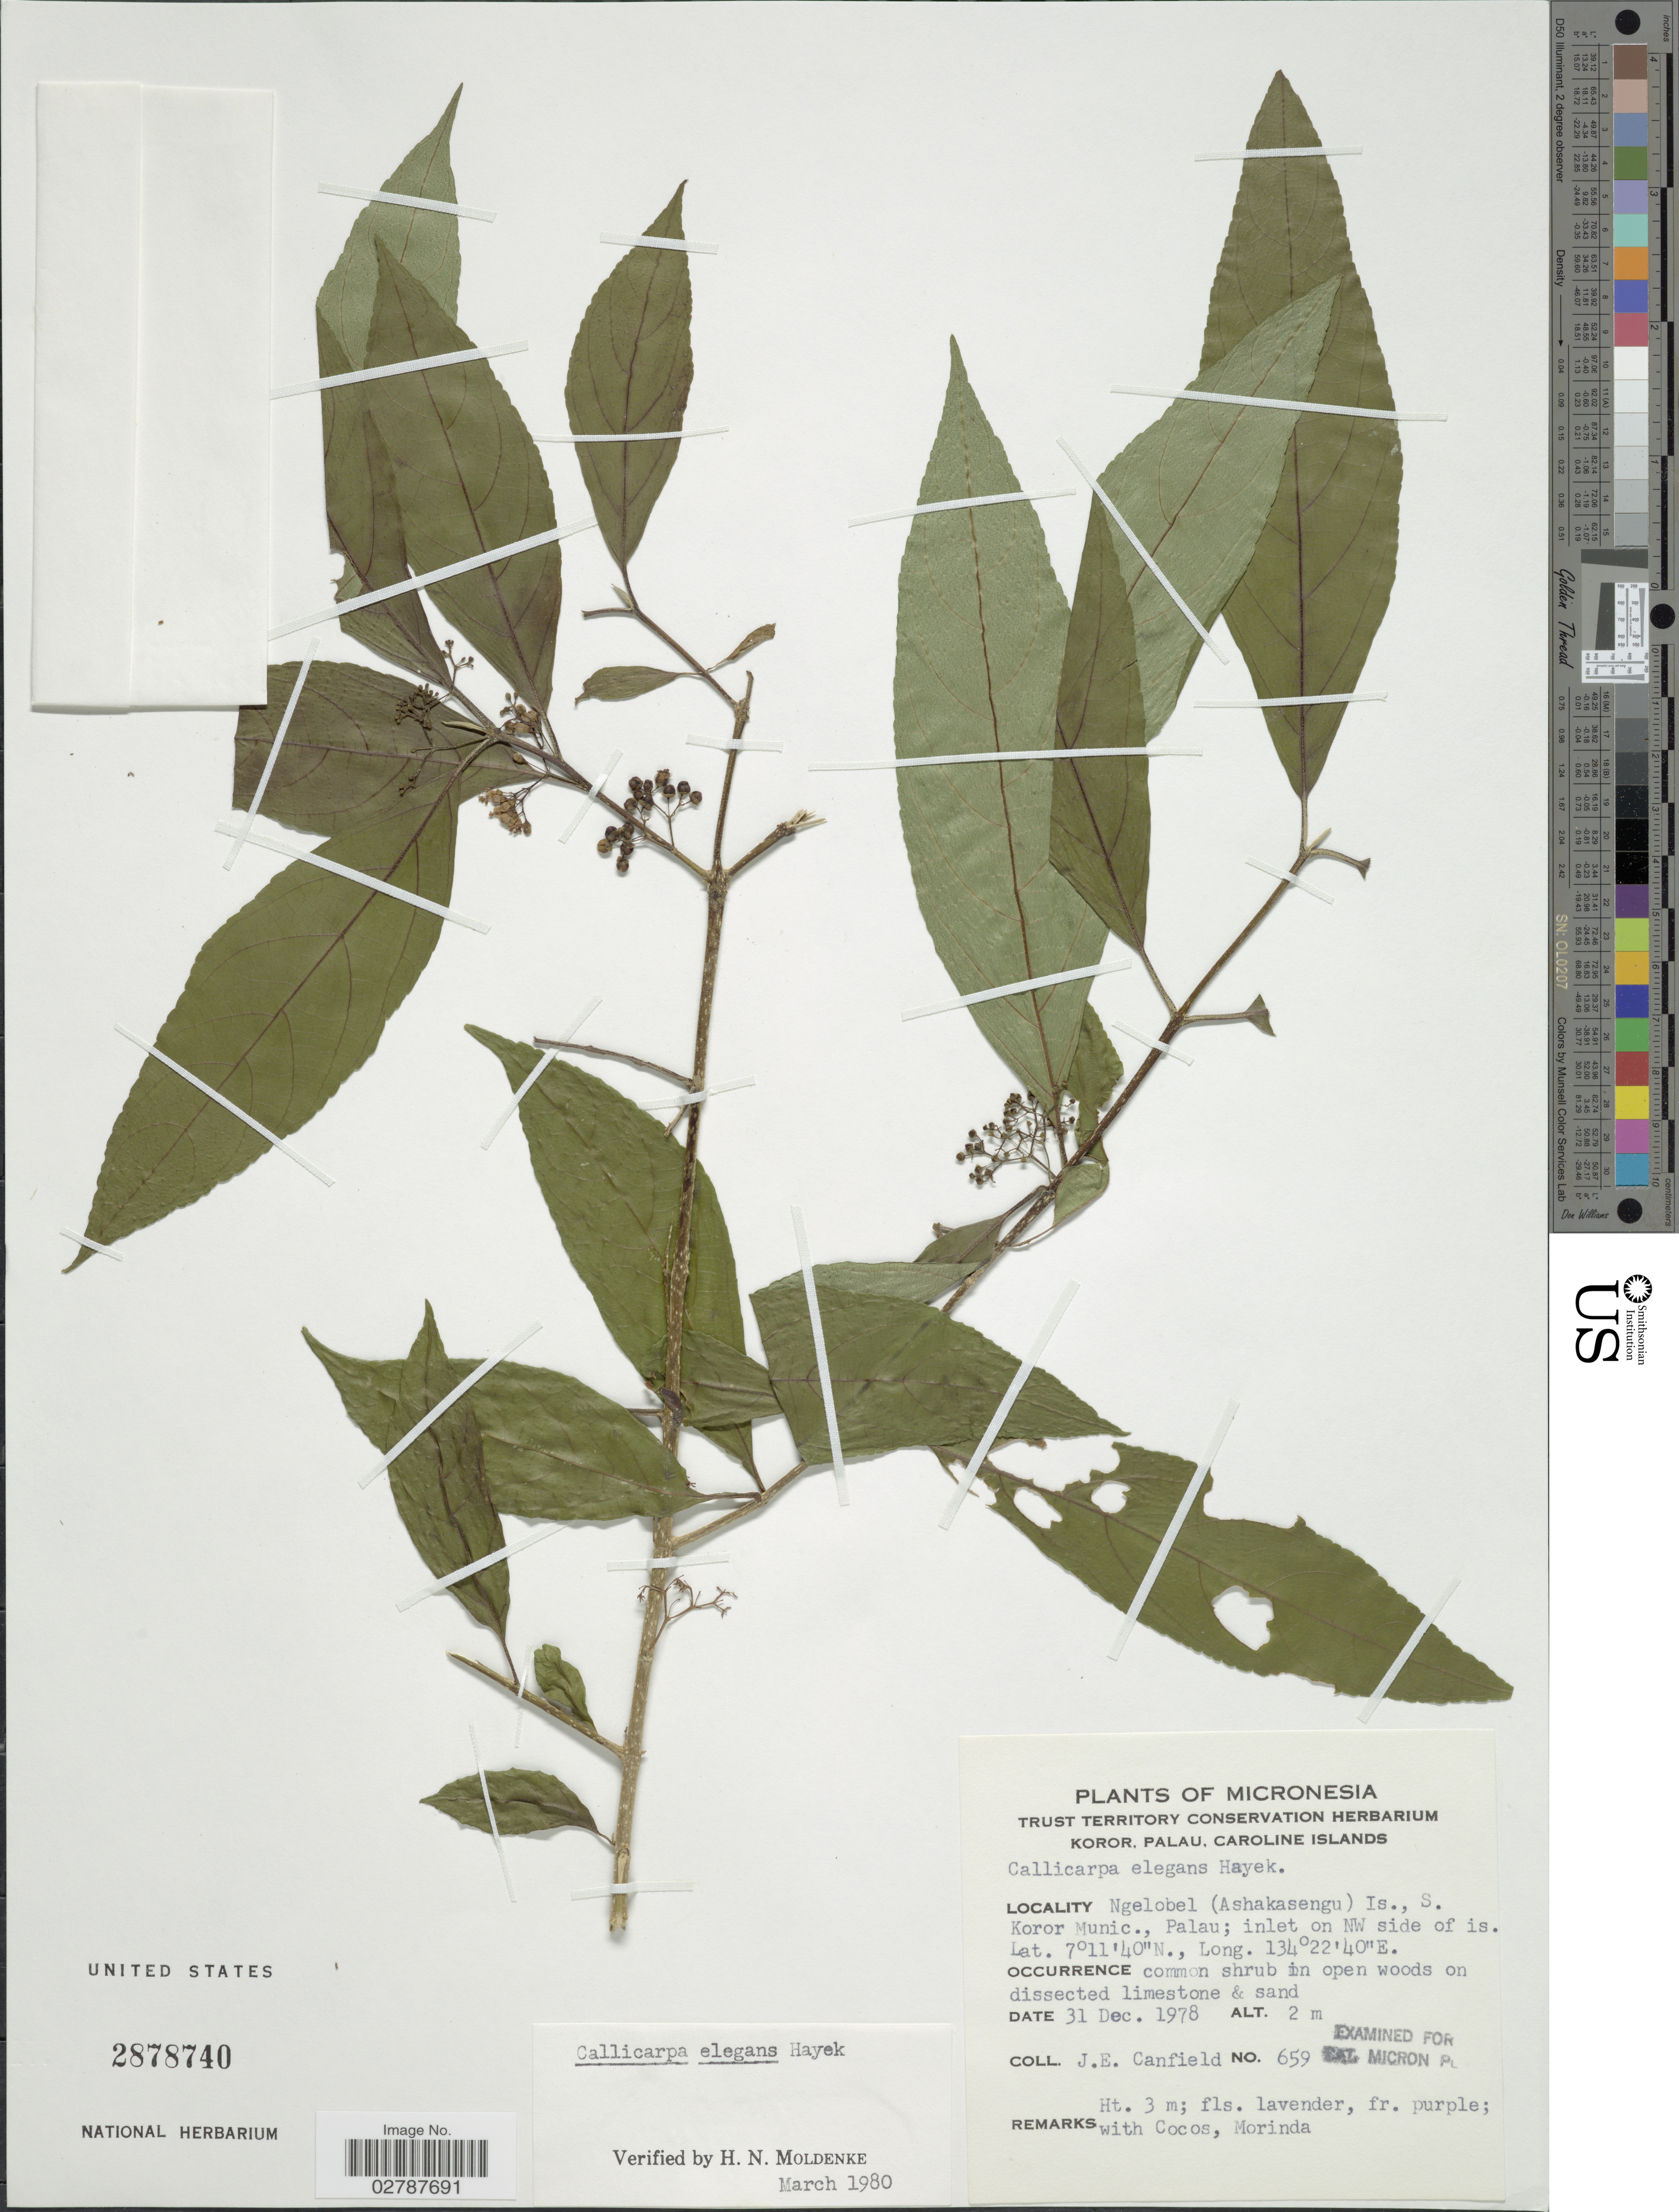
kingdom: Plantae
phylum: Tracheophyta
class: Magnoliopsida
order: Lamiales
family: Lamiaceae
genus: Callicarpa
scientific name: Callicarpa elegans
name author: Hayek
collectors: J. E. Canfield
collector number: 659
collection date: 1978-12-31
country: Palau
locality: Micronesia. Ngelobel (Ashakasengu) Is., S. Koror Munic., Palau; inlet on NW side of is.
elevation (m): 2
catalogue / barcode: US 2878740